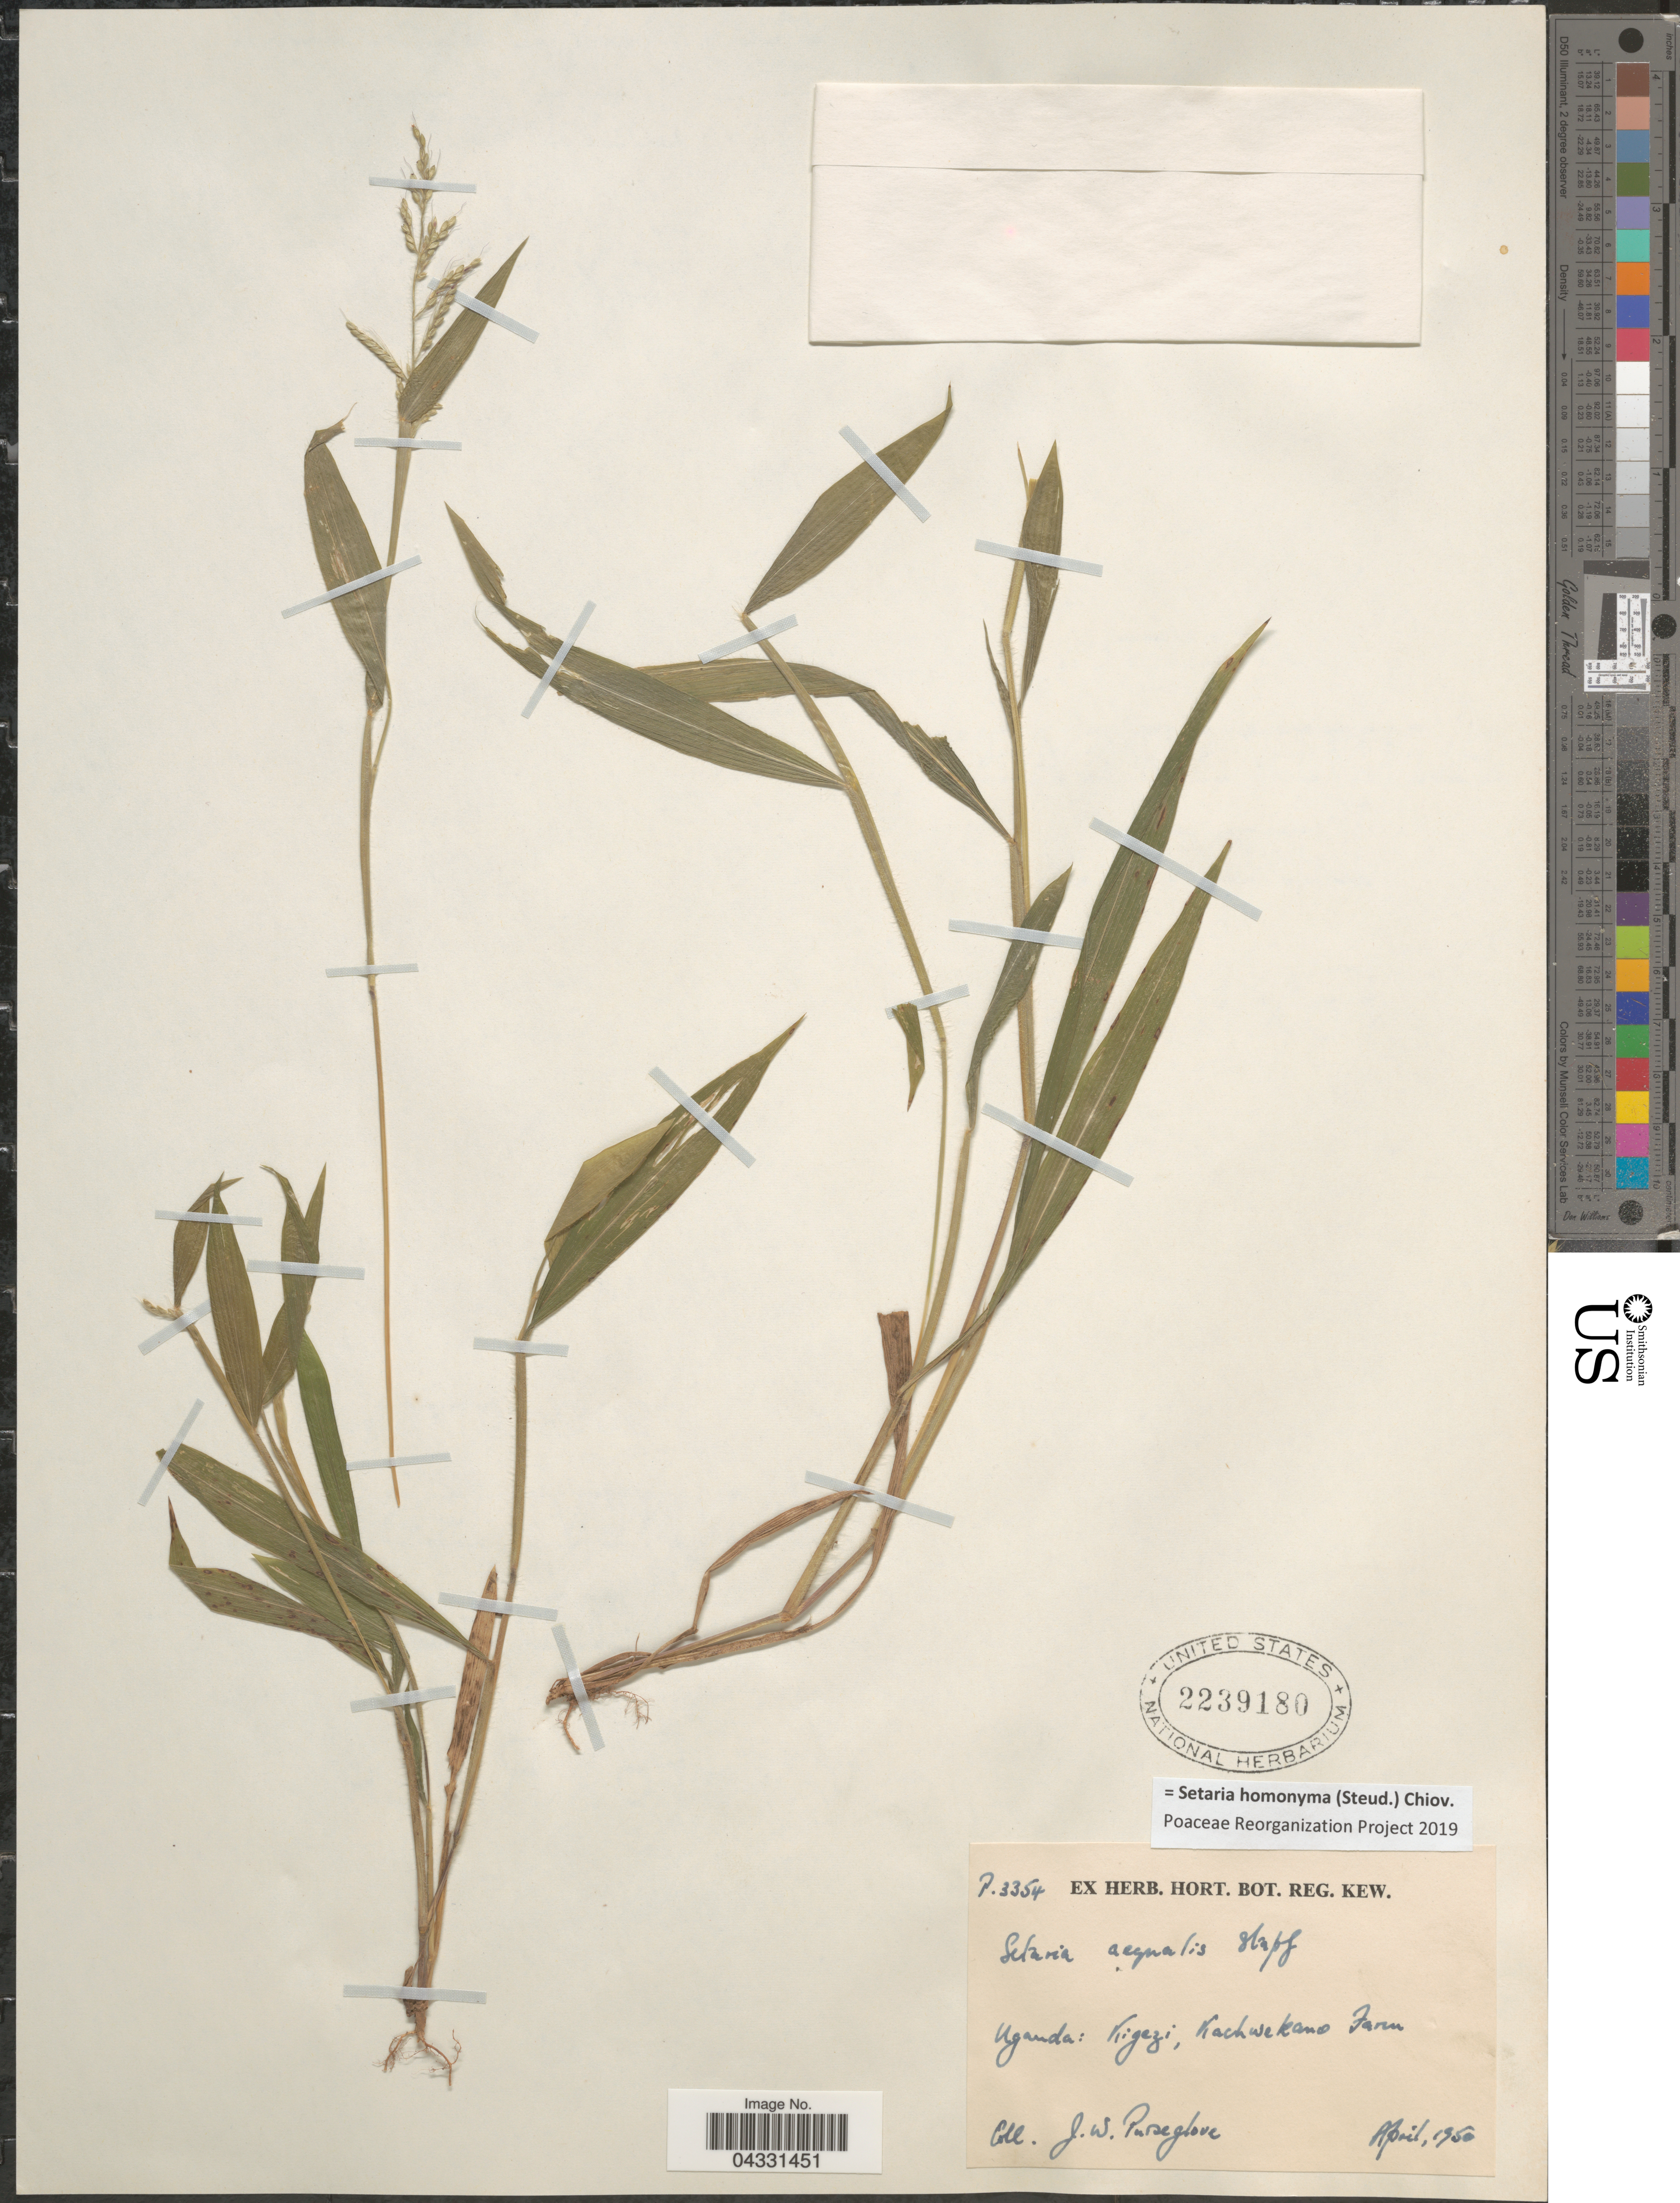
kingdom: Plantae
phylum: Tracheophyta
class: Liliopsida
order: Poales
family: Poaceae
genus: Setaria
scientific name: Setaria homonyma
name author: (Steud.) Chiov.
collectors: J. Purseglove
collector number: P3354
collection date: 1950-04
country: Uganda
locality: Kigezi, Kachwekano Farm.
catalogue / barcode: US 2239180